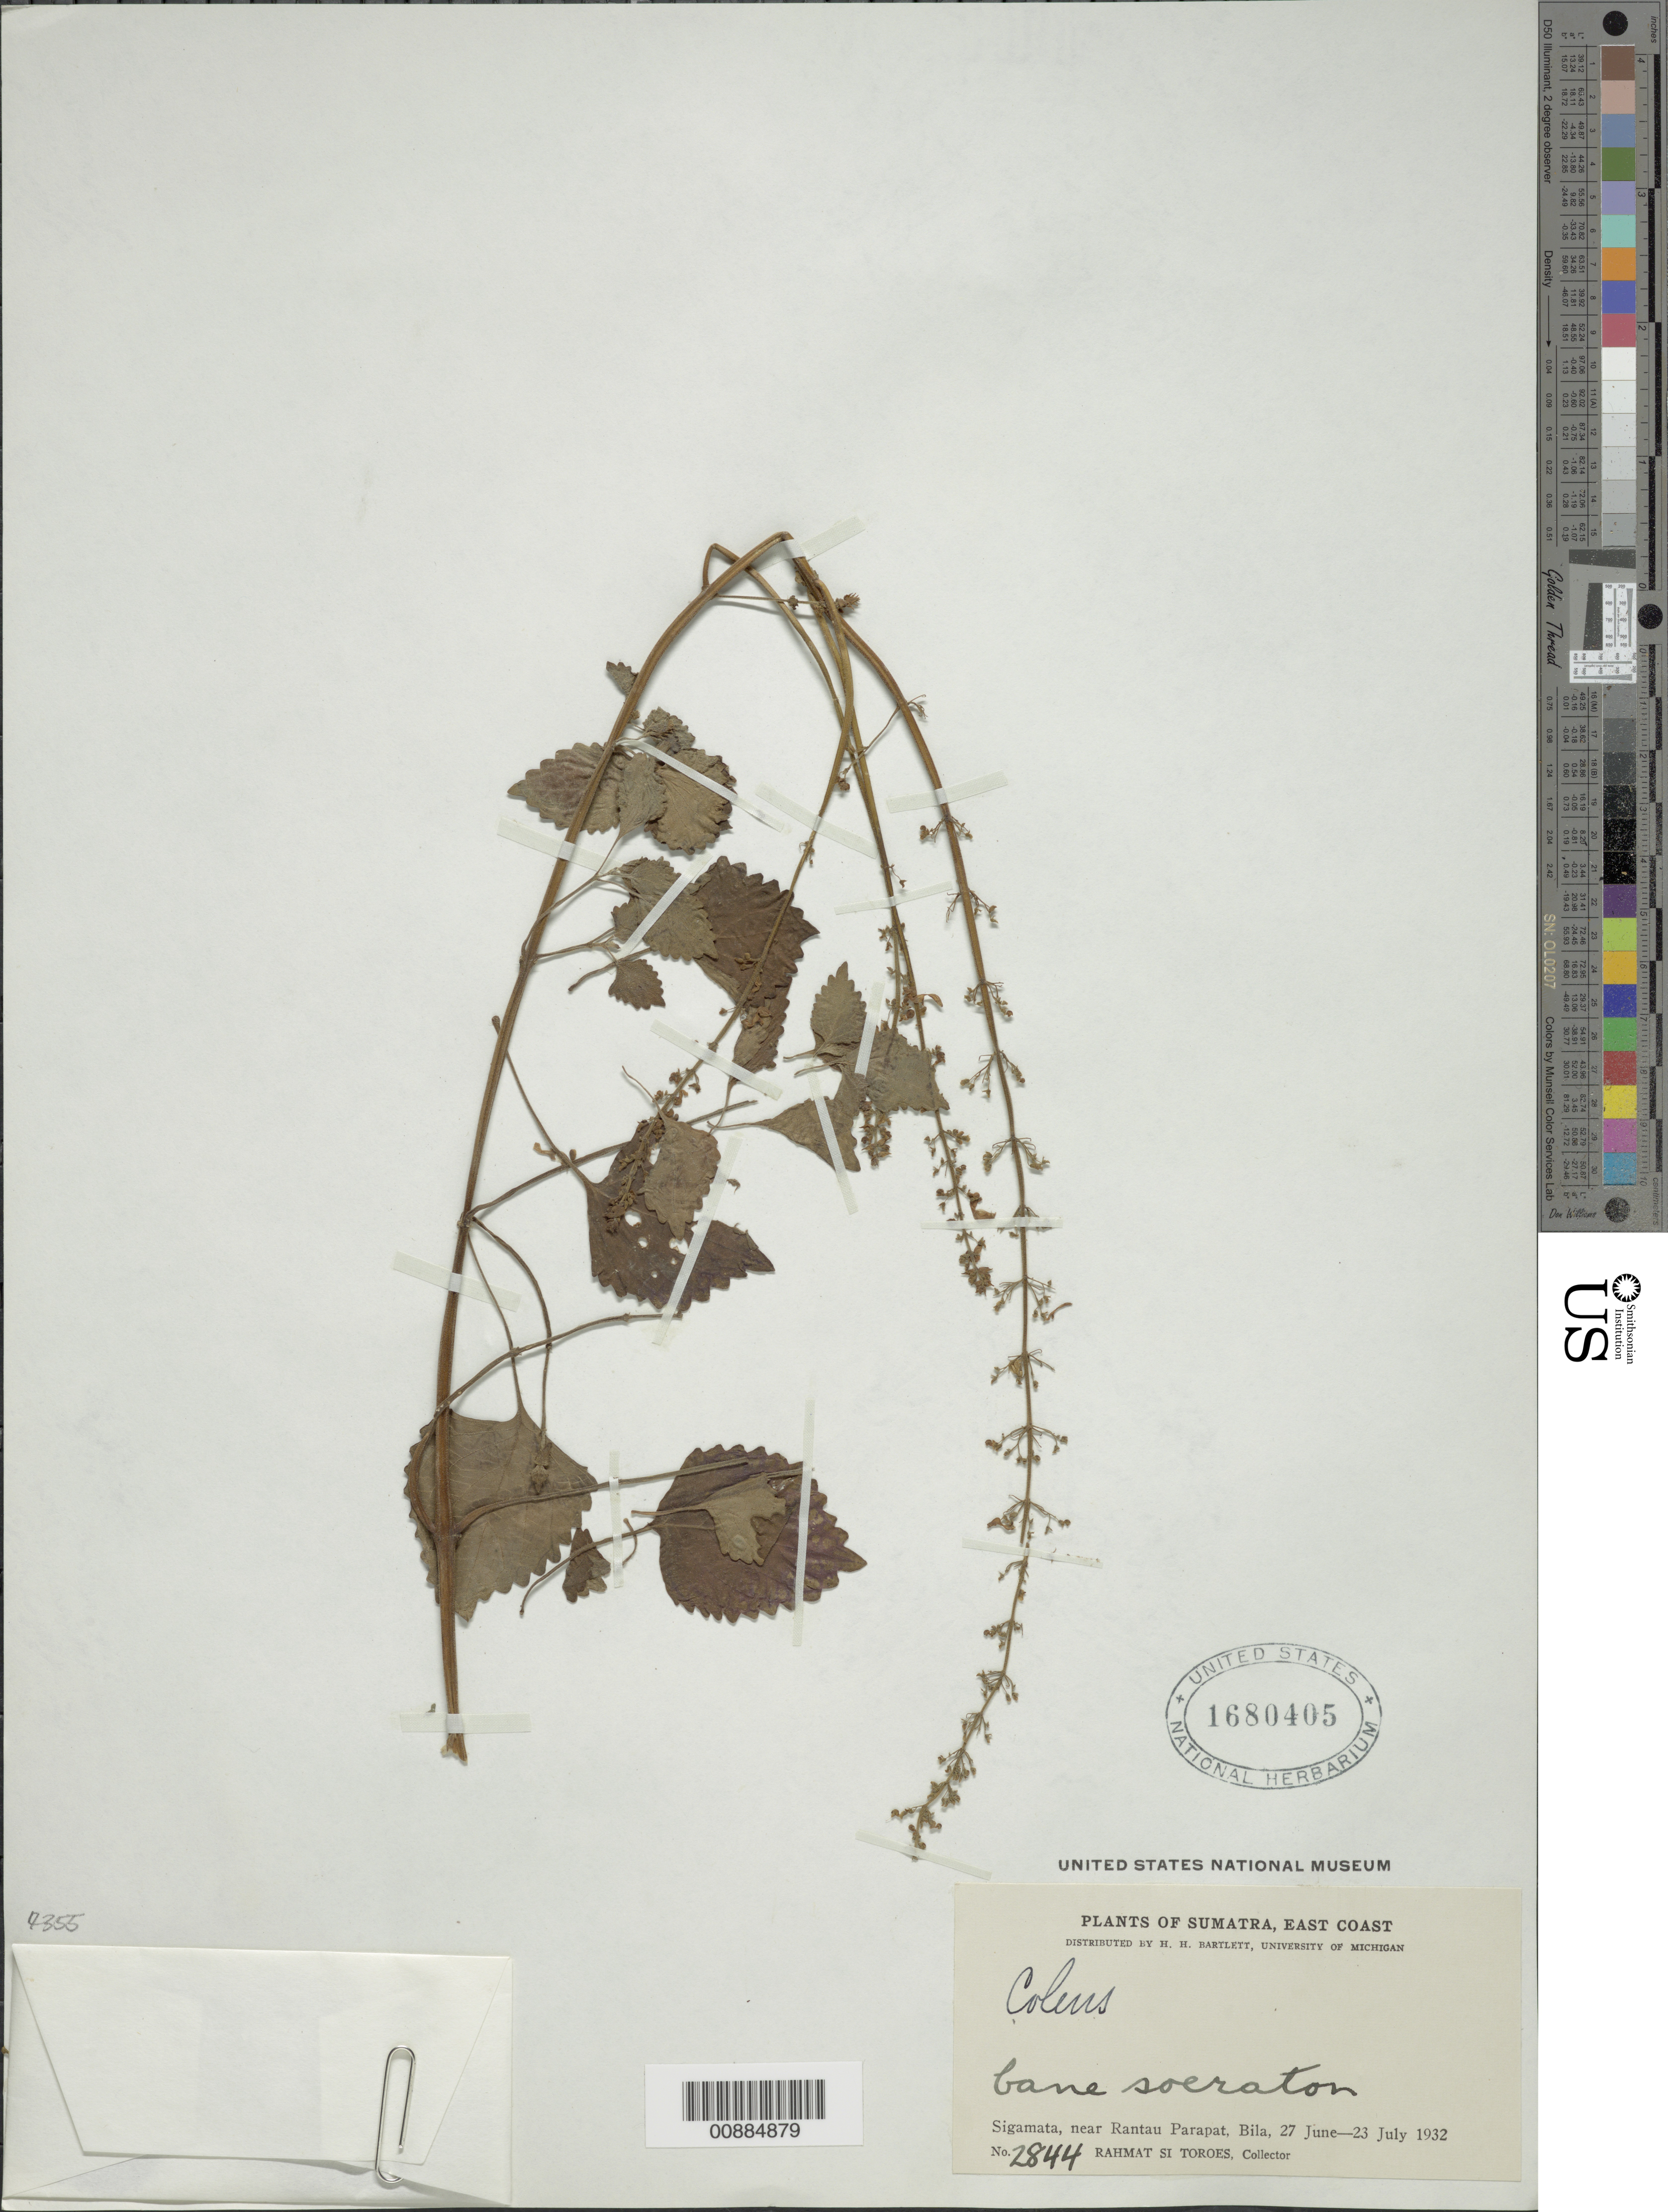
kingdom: Plantae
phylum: Tracheophyta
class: Magnoliopsida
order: Lamiales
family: Lamiaceae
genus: Coleus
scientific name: Coleus sp.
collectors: Rahmat Si Boeea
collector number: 2844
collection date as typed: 27 Jun 1932 to 23 Jul 1932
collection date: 1932-06-27/1932-07-23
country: Indonesia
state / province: Sumatra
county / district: Sumatera Utara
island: Sumatra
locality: East coast sumatra; Sigamata, near Rantau Parapat, Bila.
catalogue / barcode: US 1680405